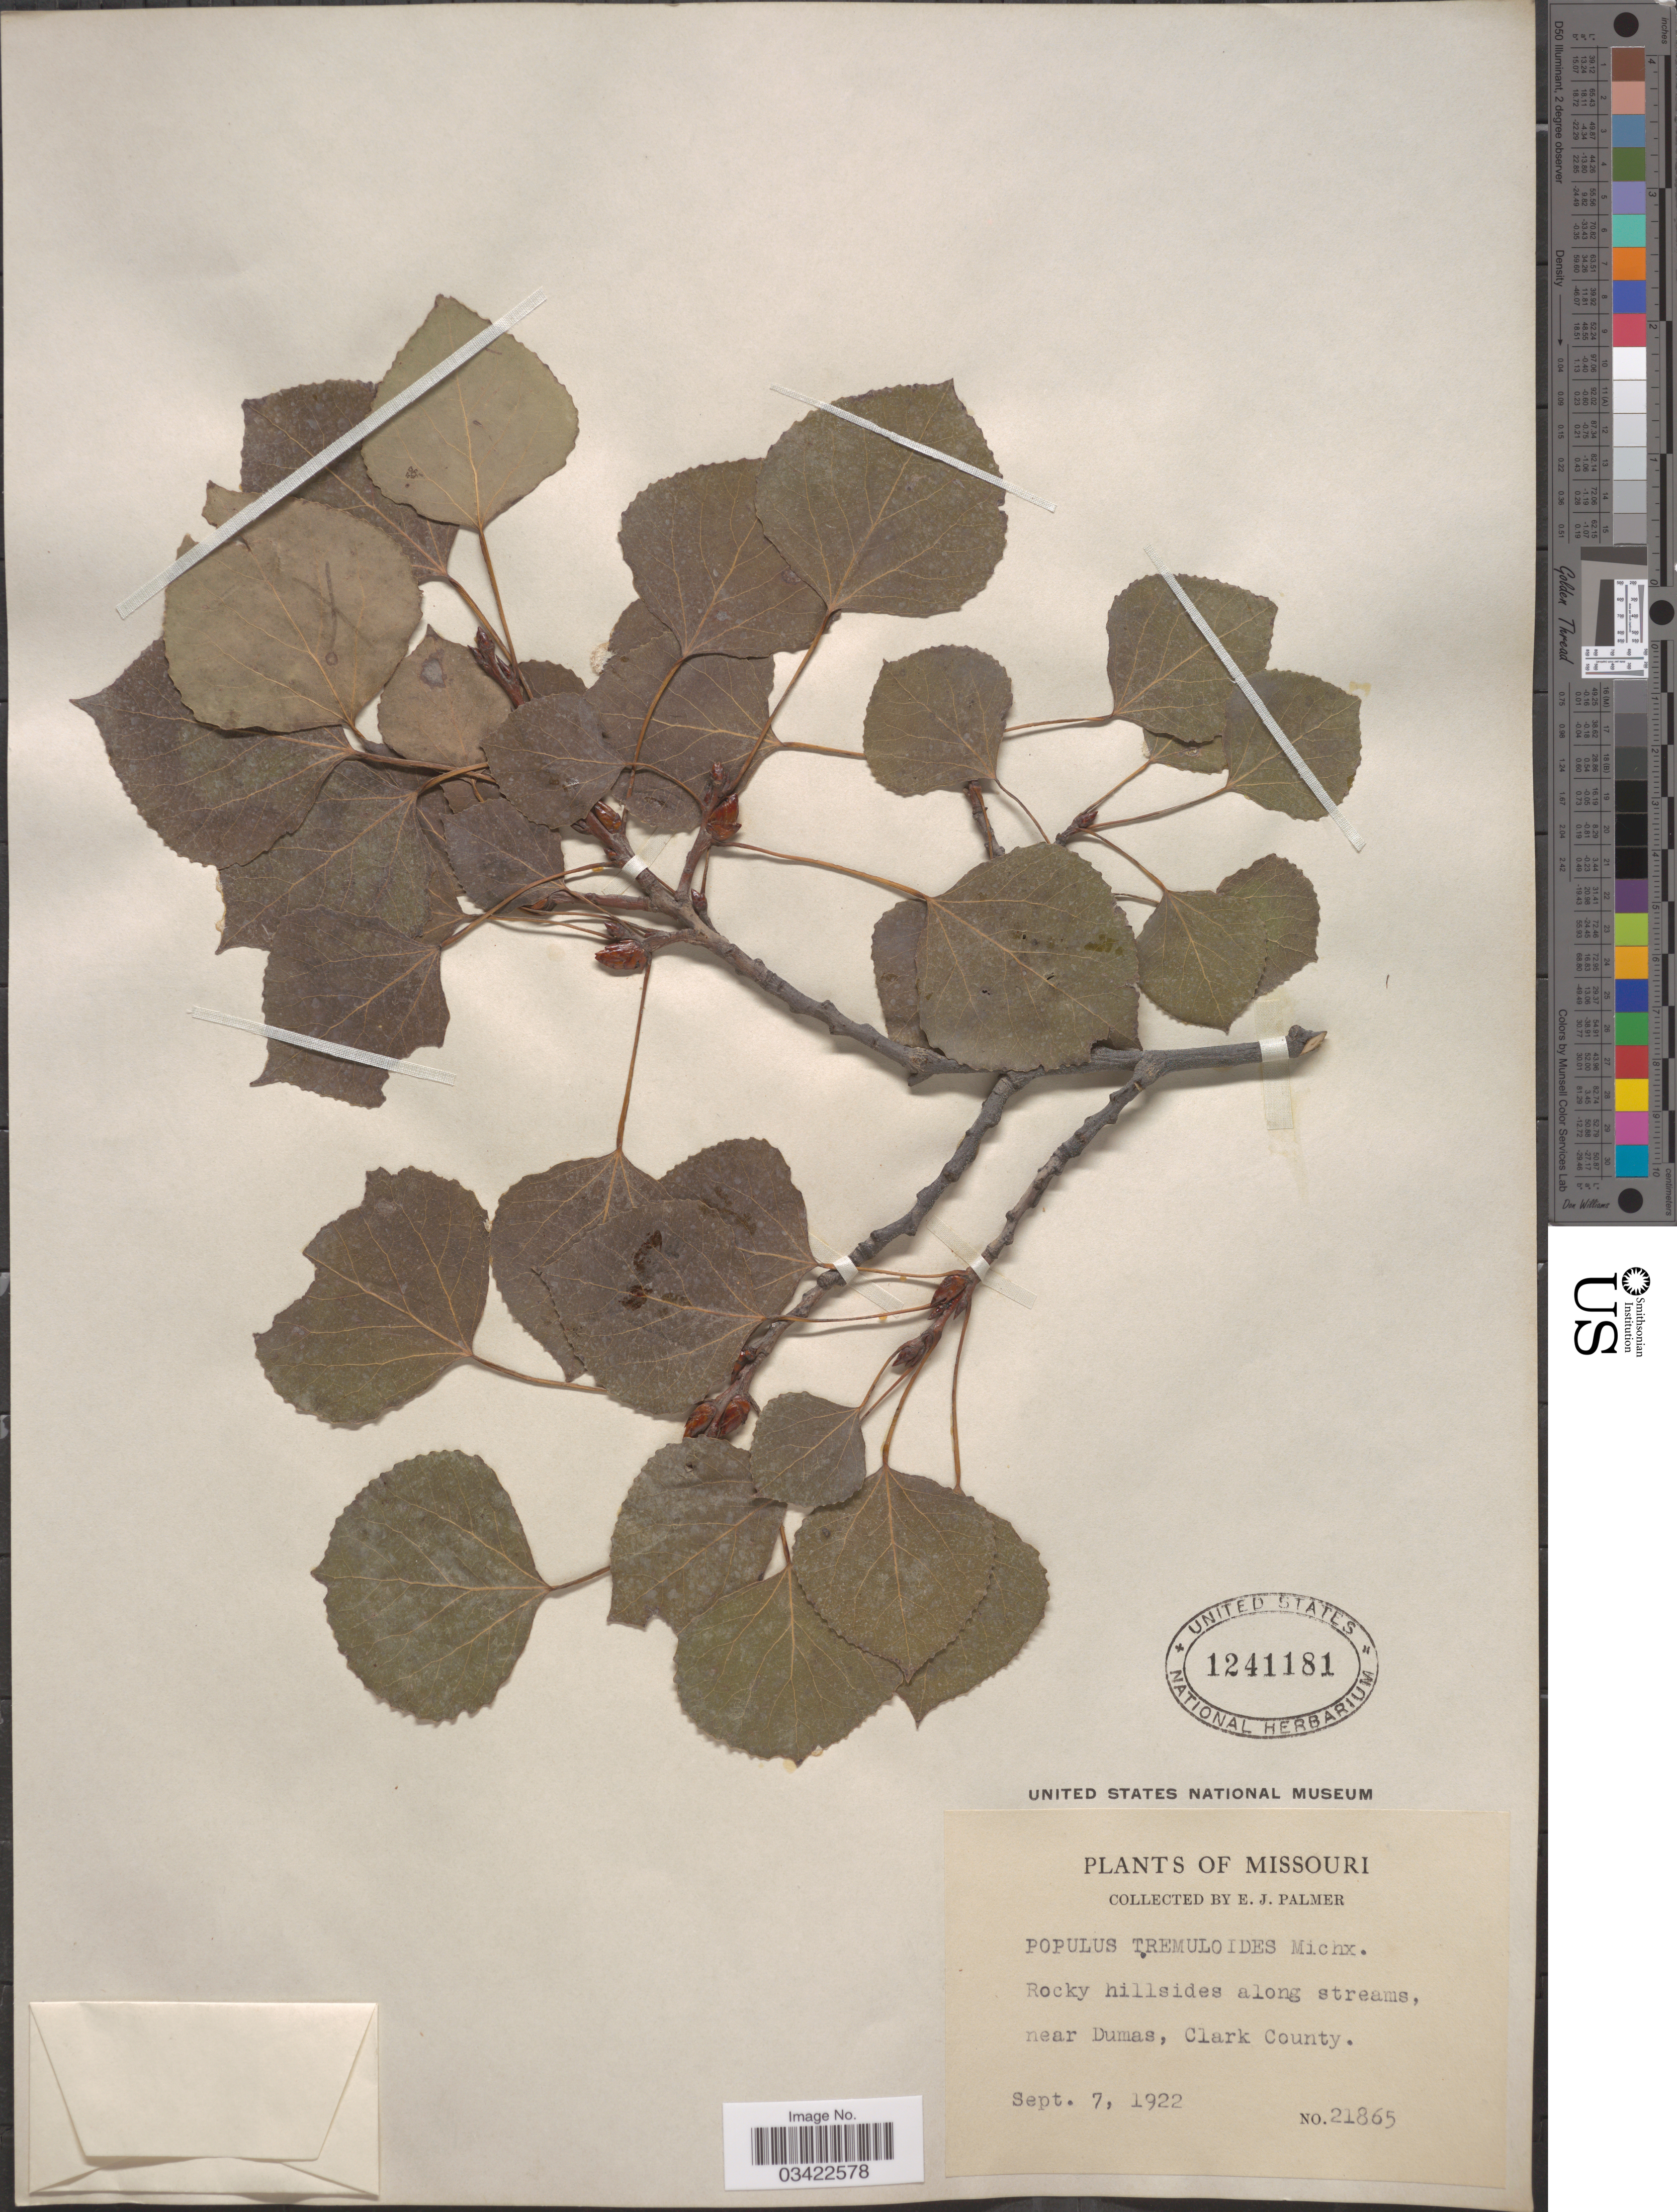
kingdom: Plantae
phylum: Tracheophyta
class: Magnoliopsida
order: Malpighiales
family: Salicaceae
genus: Populus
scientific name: Populus tremuloides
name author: Michx.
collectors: E. J. Palmer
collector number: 21865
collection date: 1922-09-07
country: United States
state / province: Missouri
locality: Rocky hillsides along streams, near Dumas, Clark County.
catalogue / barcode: US 1241181